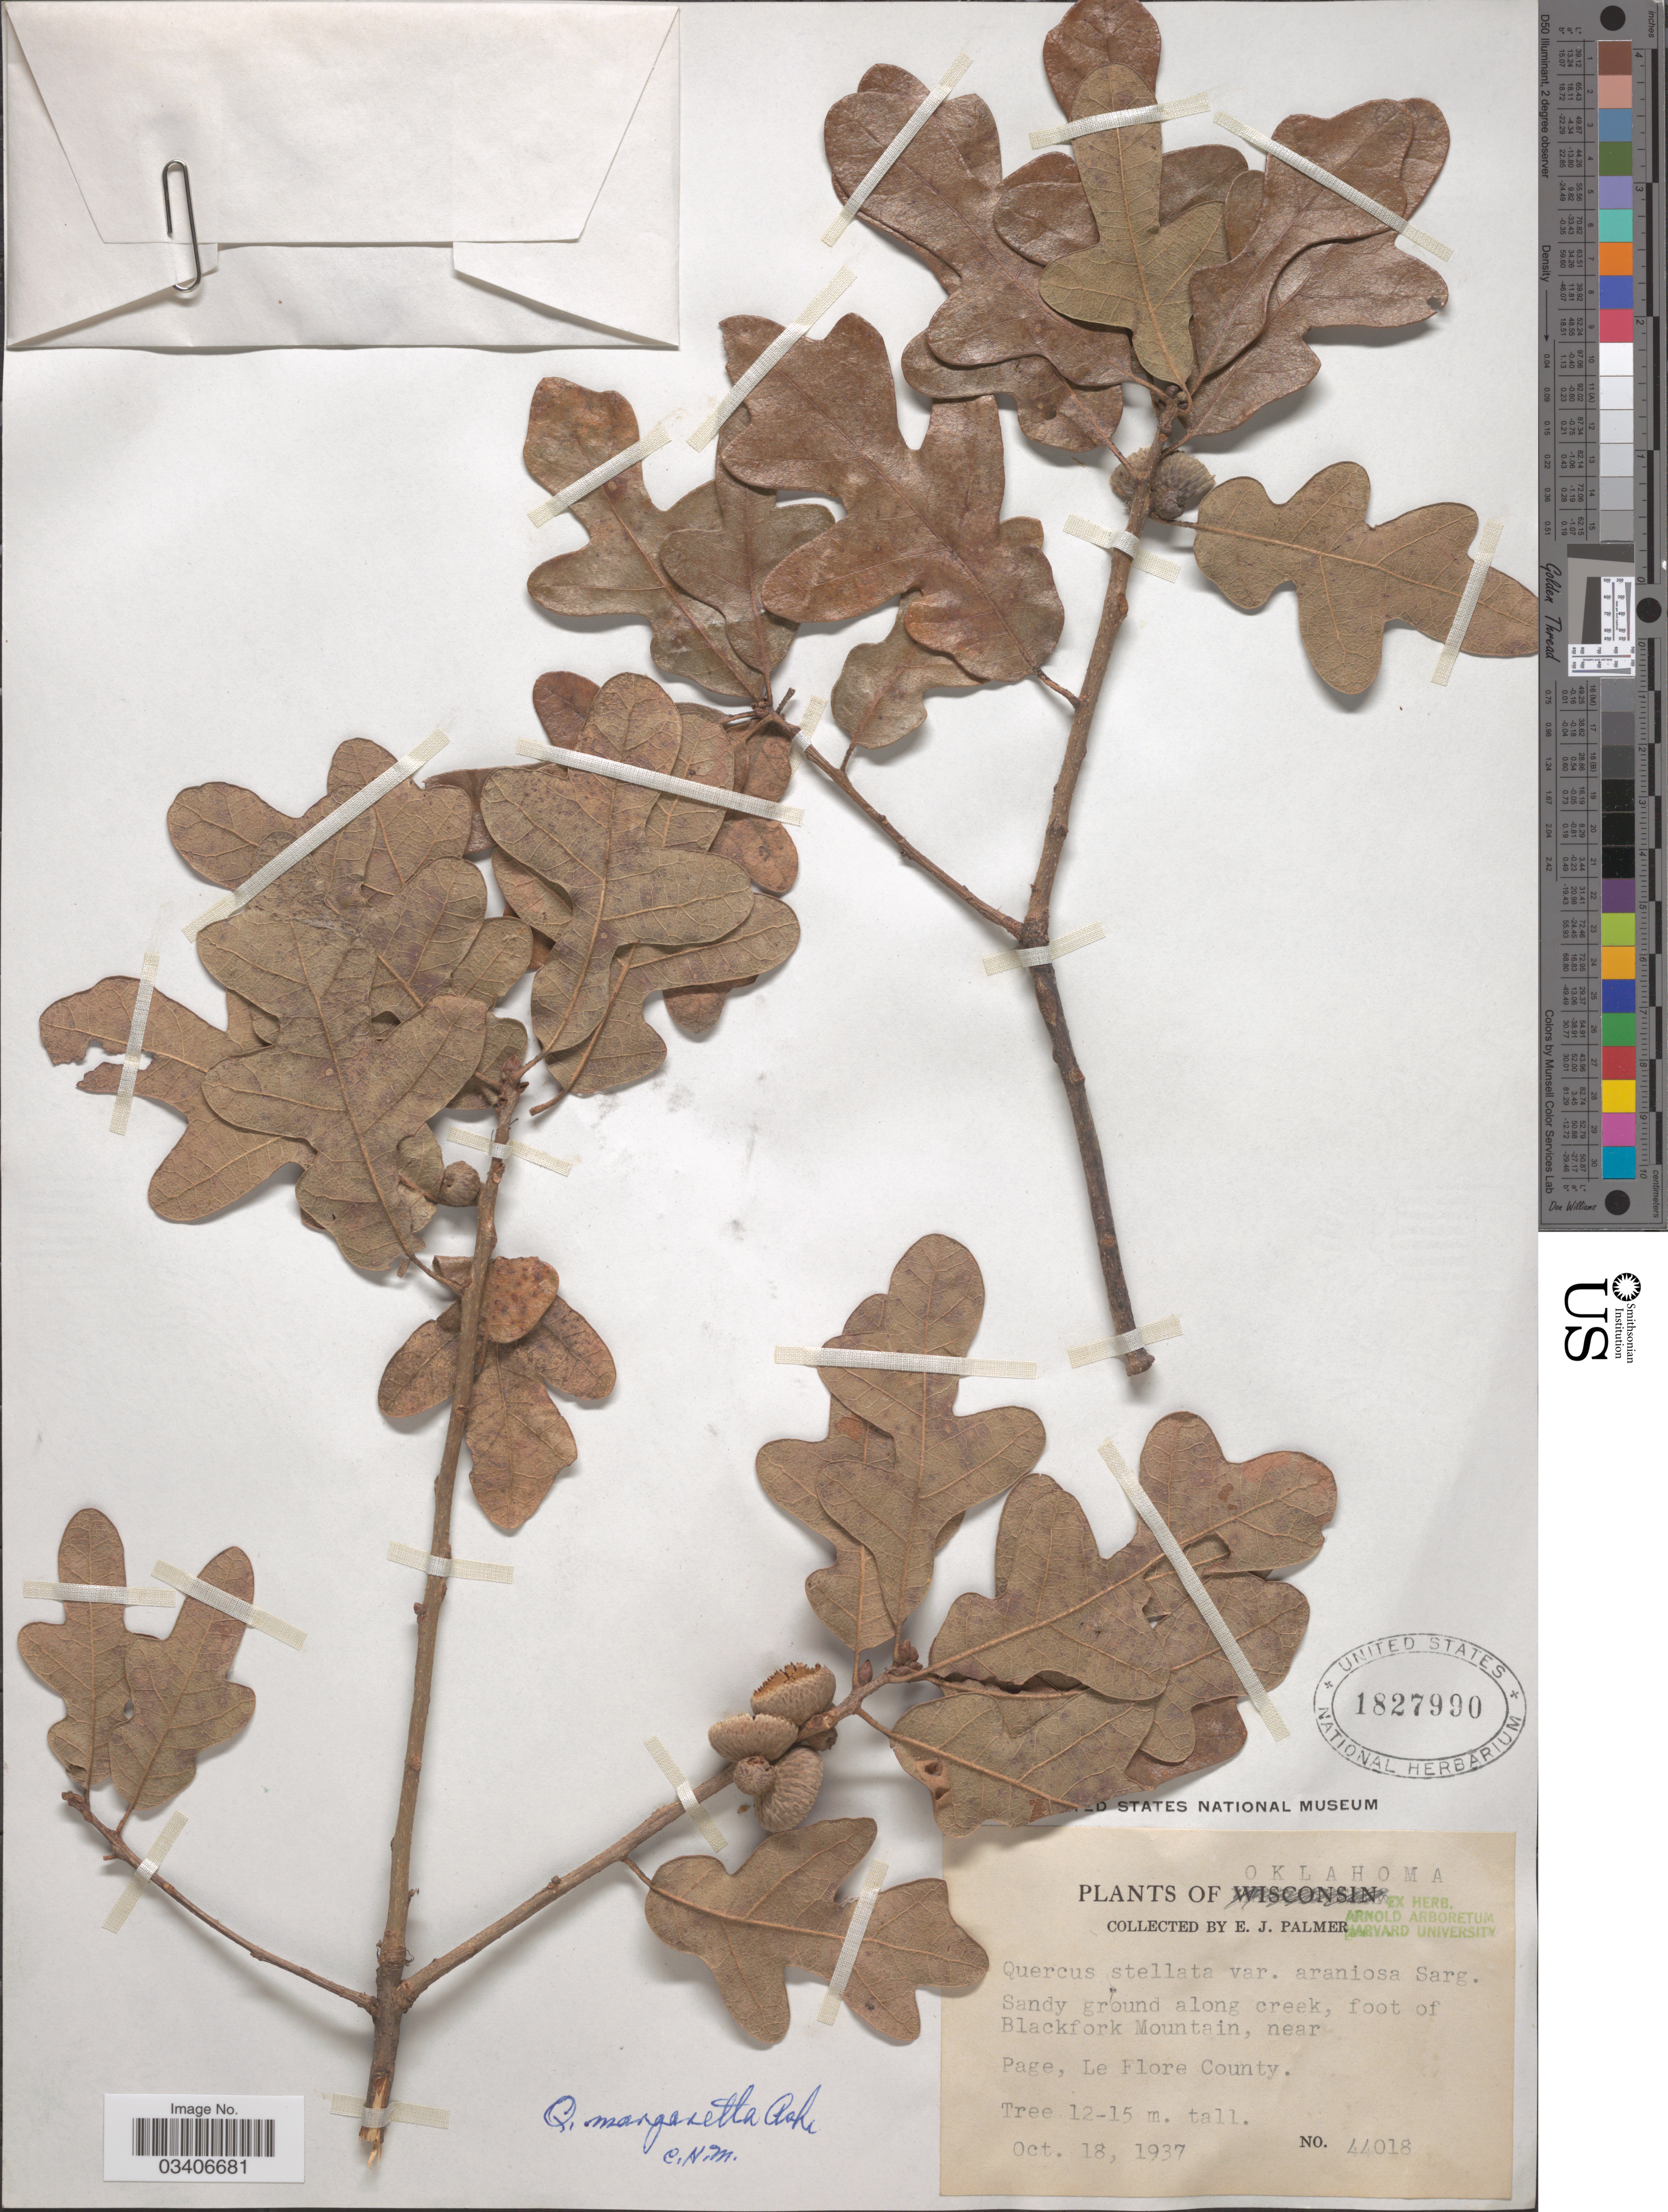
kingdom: Plantae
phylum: Tracheophyta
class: Magnoliopsida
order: Fagales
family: Fagaceae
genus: Quercus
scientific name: Quercus margarettae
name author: Ashe ex Small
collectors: E. J. Palmer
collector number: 44018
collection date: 1937-10-18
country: United States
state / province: Oklahoma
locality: Sandy ground along creek, foot of Blackfork Mountain, near Page, Le Flore County.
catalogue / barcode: US 1827990